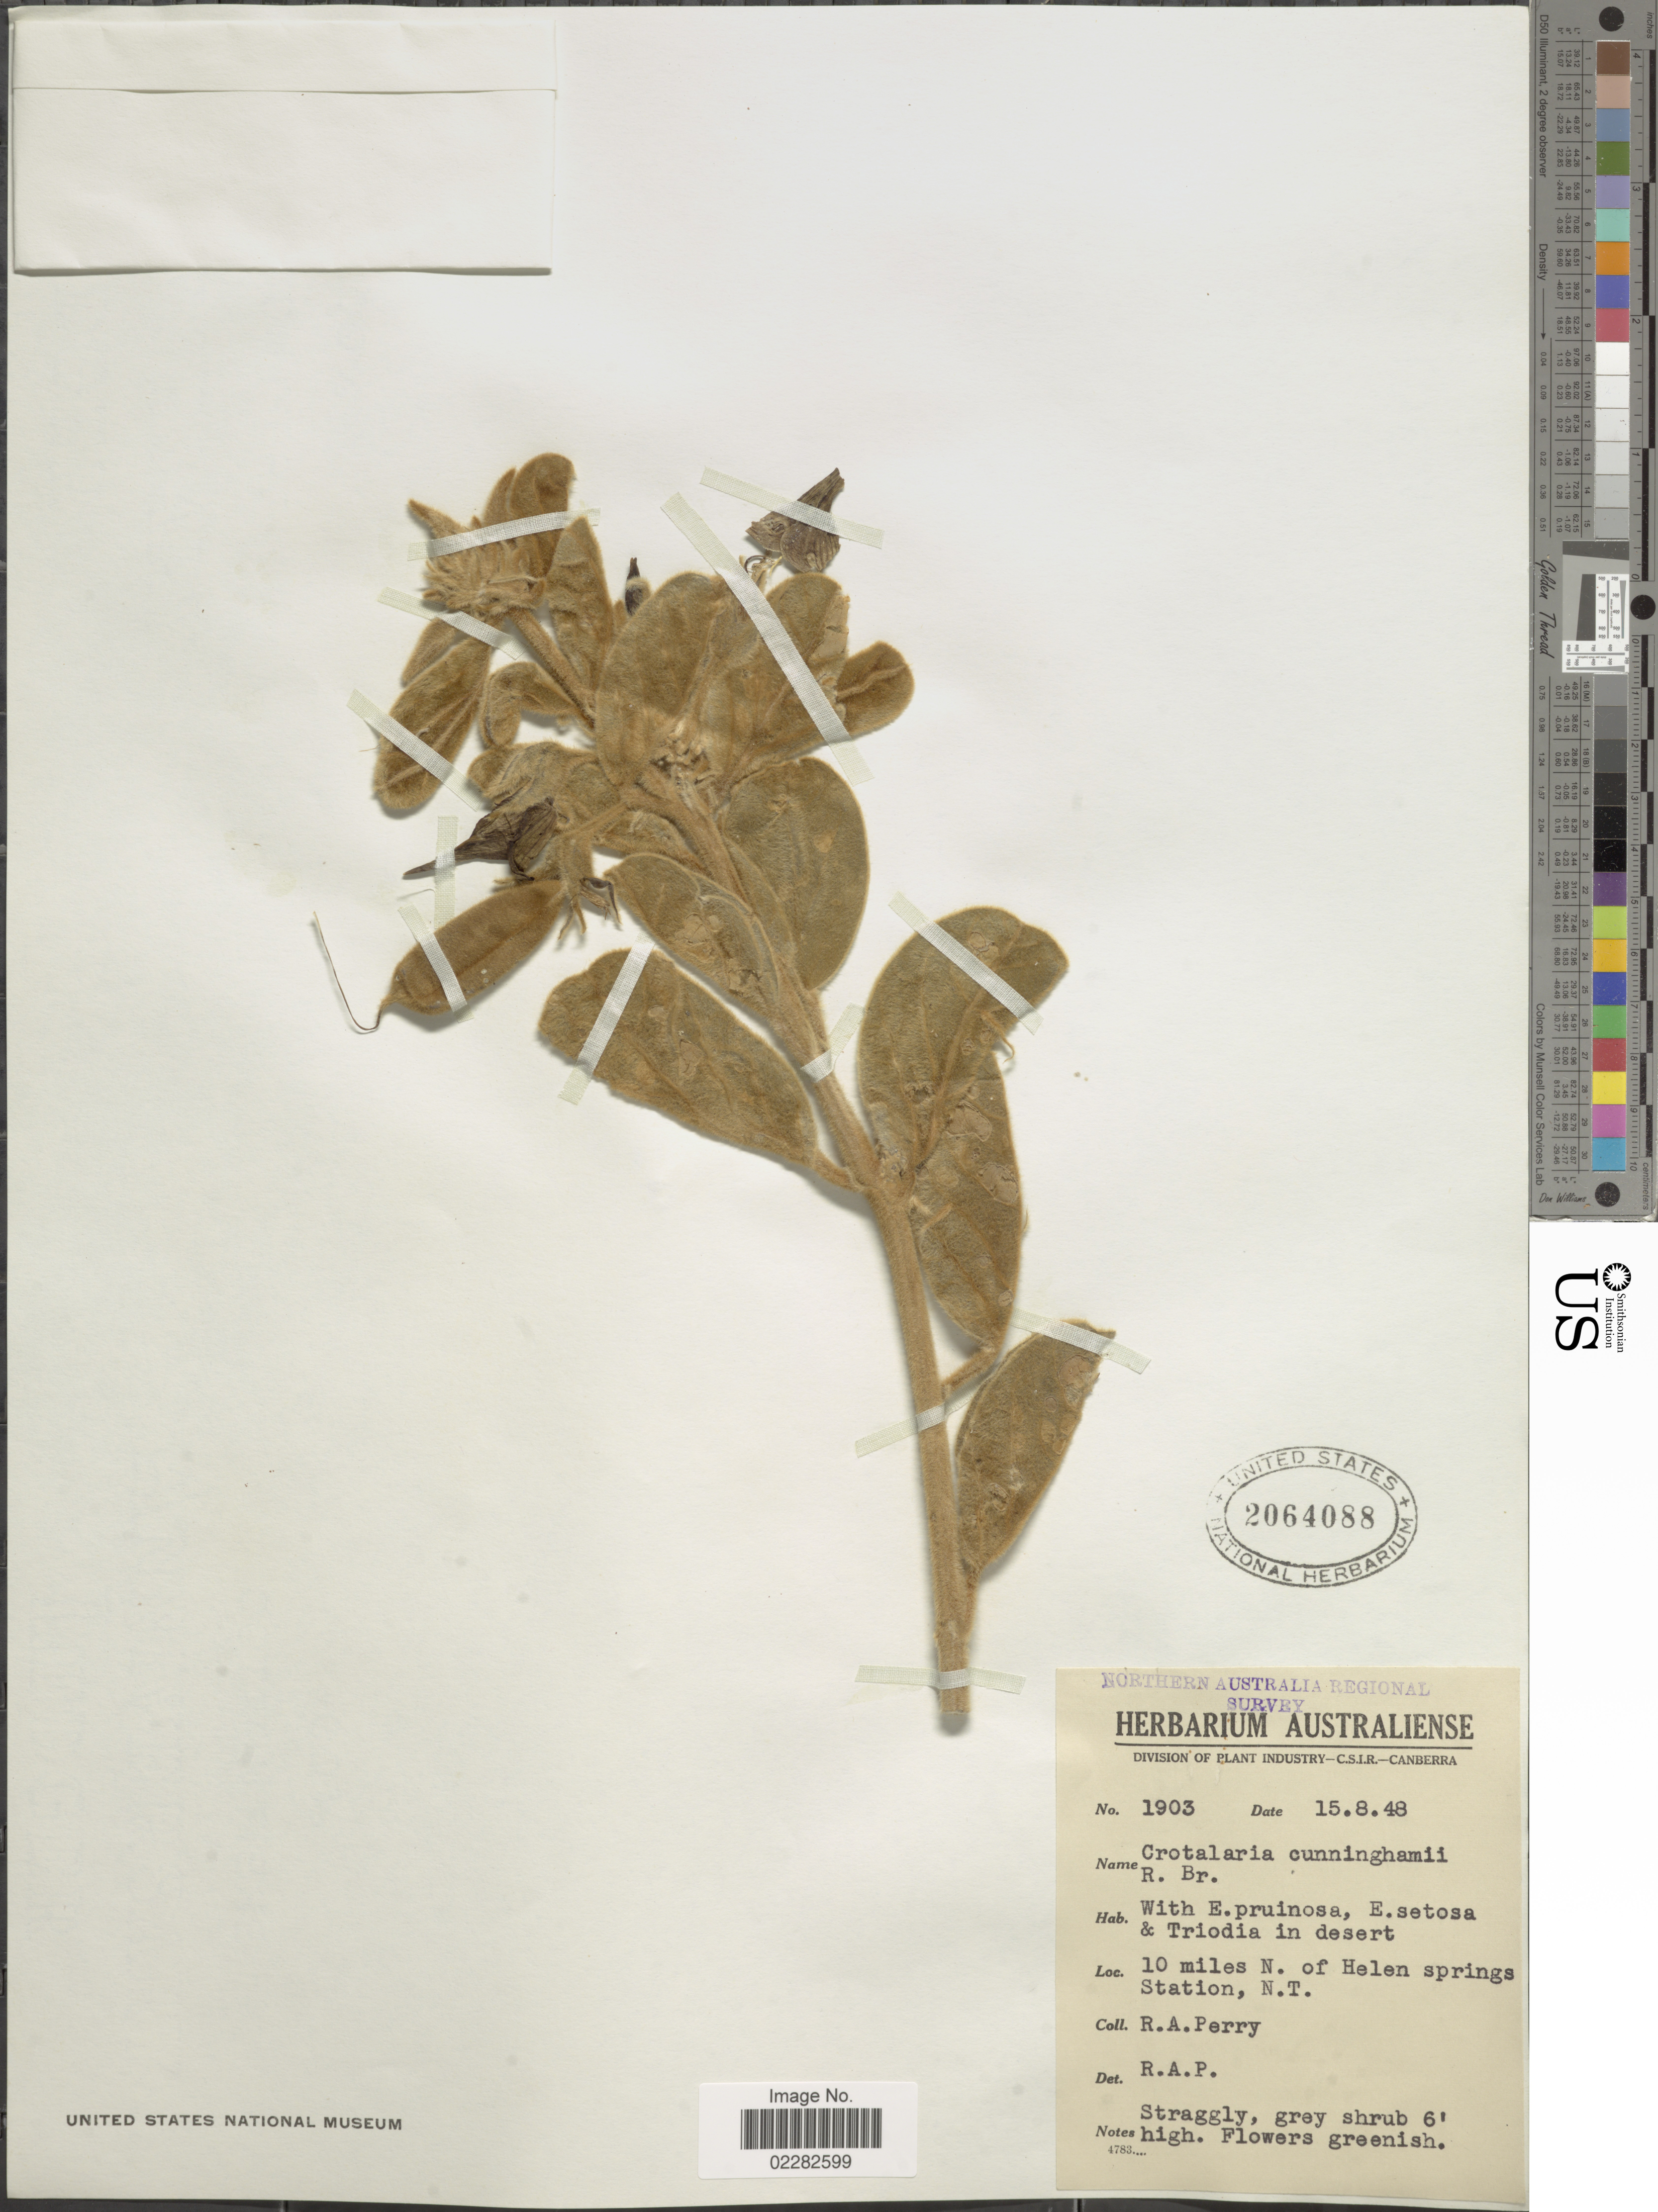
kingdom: Plantae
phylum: Tracheophyta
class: Magnoliopsida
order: Fabales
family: Fabaceae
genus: Crotalaria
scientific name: Crotalaria cunninghamii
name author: R. Br.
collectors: Perry, R. A.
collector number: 1903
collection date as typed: Transcribed d/m/y: 15/8/48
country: Australia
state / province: Northern Territory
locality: Northern Australia, 10 miles N. of Helen Springs Station, N.T.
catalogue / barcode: US 2064088